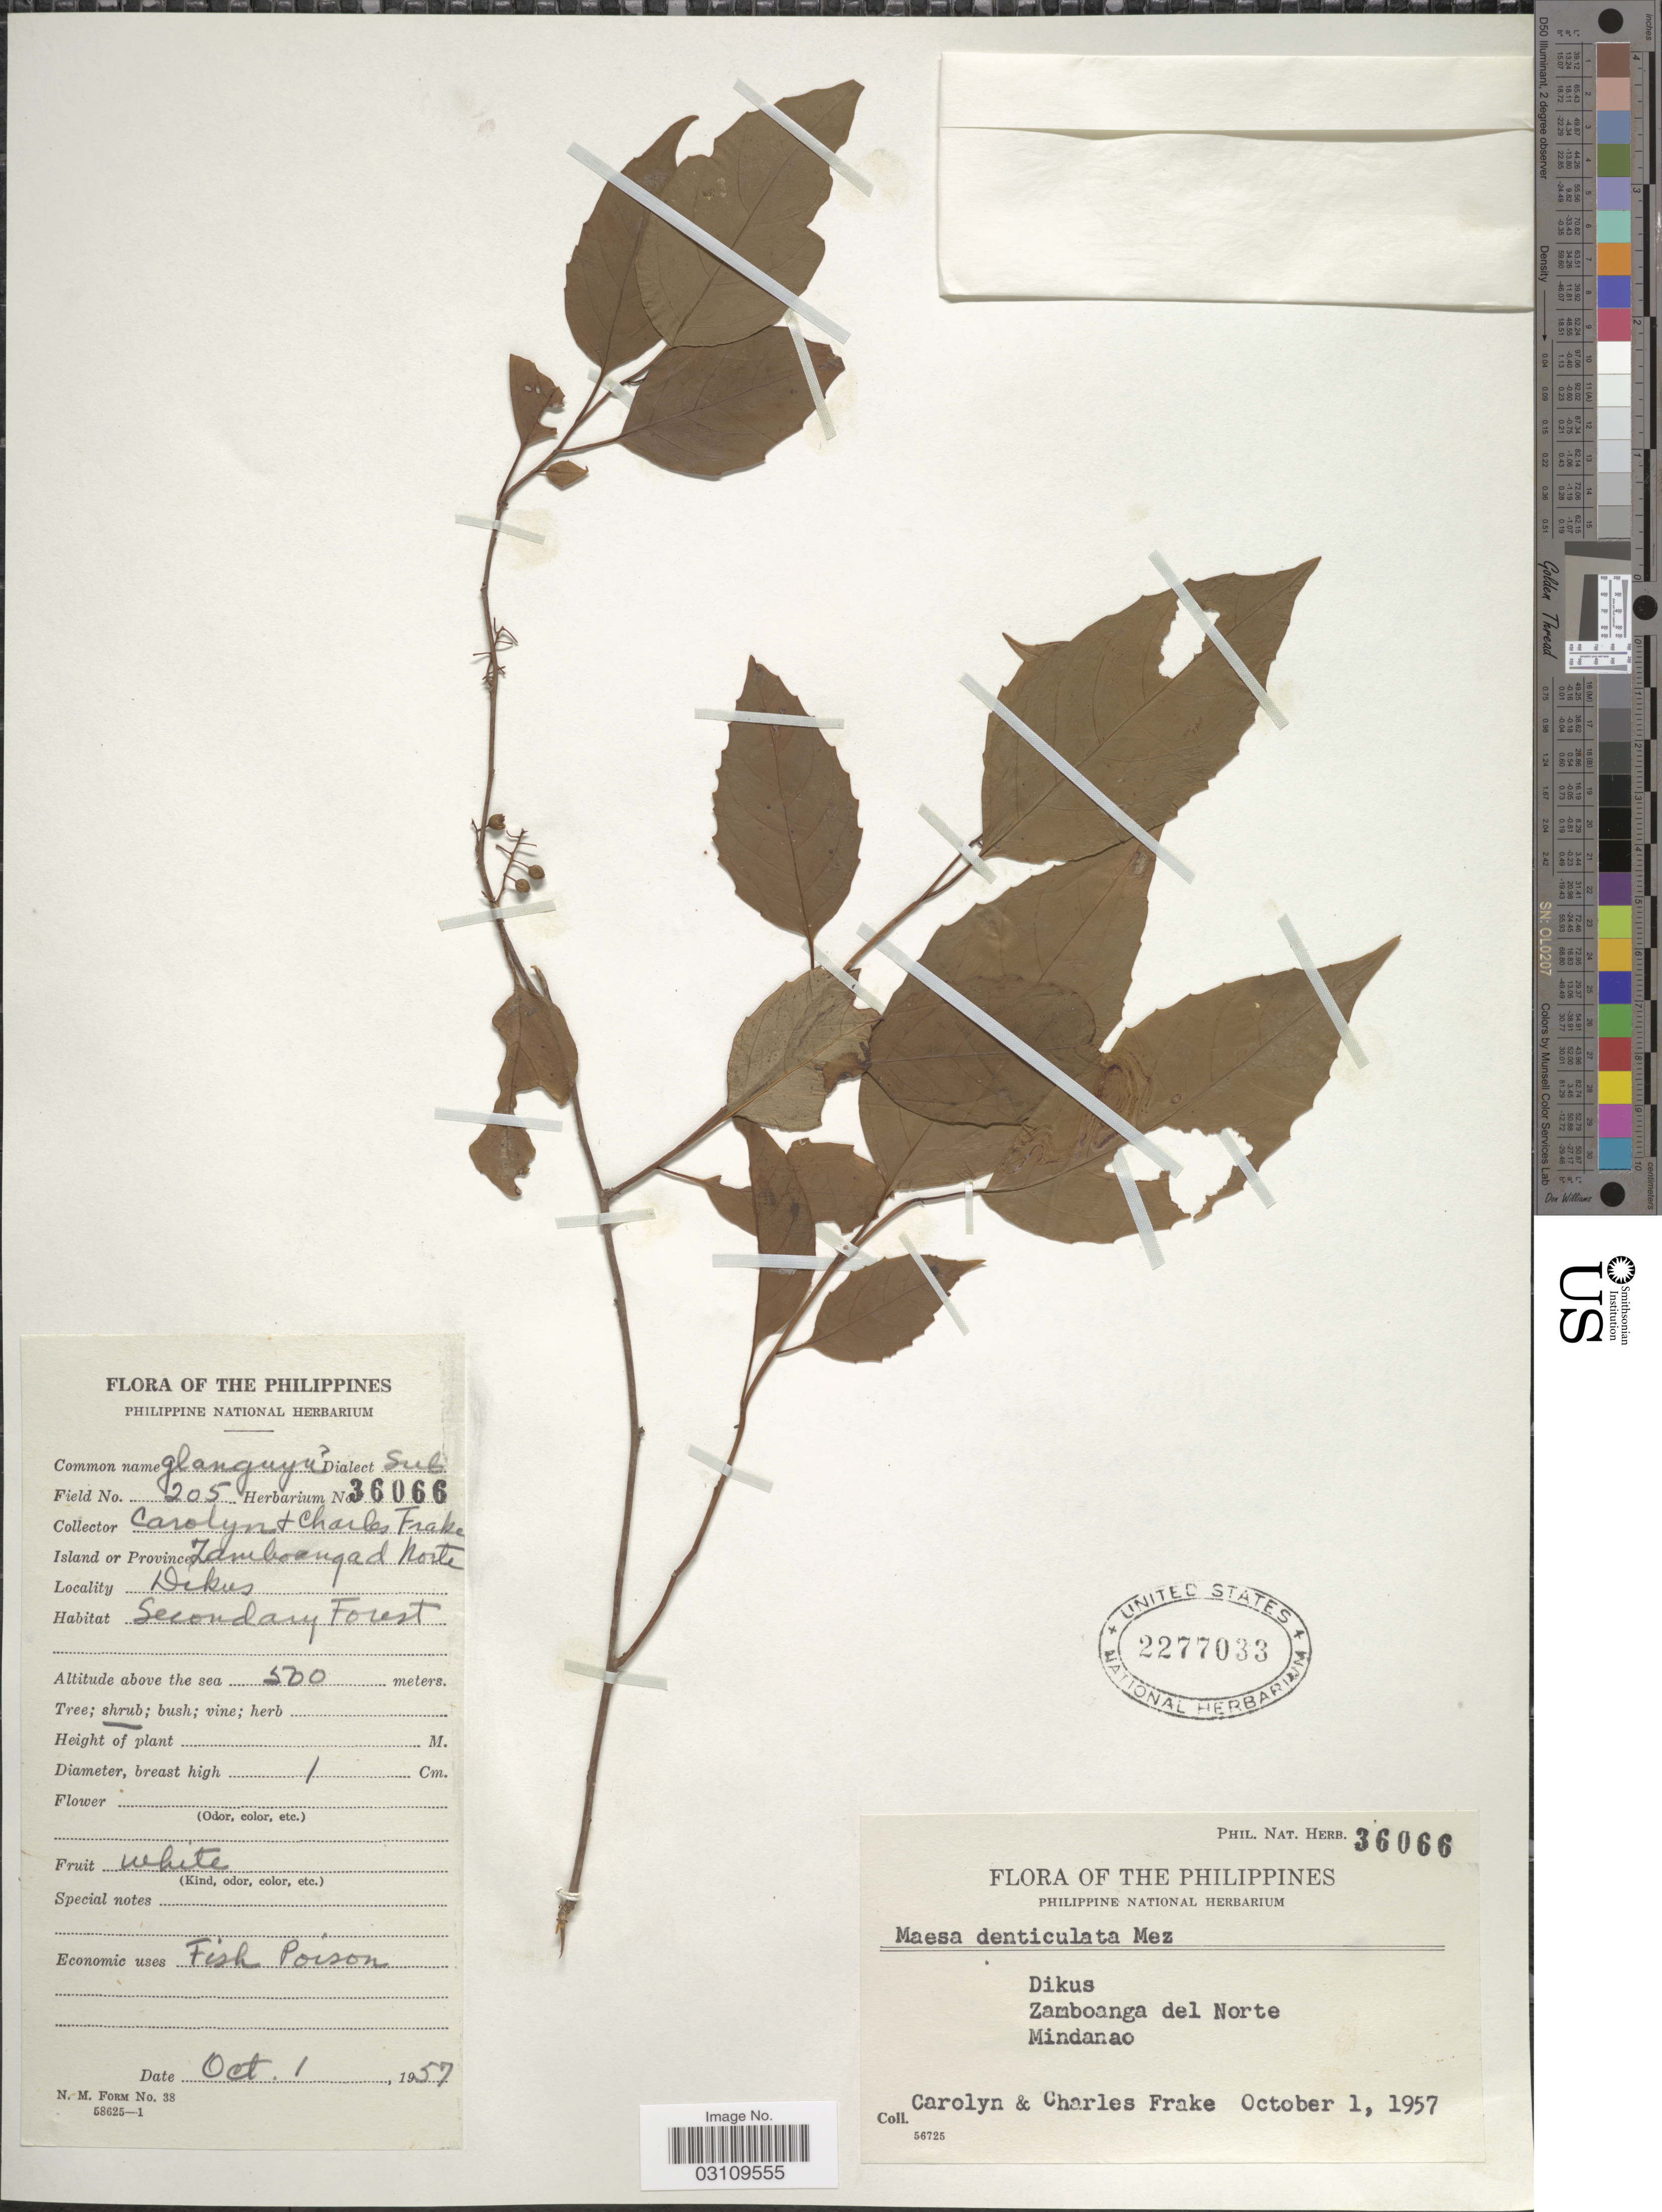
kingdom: Plantae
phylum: Tracheophyta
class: Magnoliopsida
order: Ericales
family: Primulaceae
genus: Maesa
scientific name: Maesa denticulata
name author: Mez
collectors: C. M. Frake & C. O. Frake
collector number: Phil. Nat. Herb. 36066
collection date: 1957-10-01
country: Philippines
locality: Dikus, Zamboanga del Norte, Mindanao.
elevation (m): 500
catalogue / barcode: US 2277033